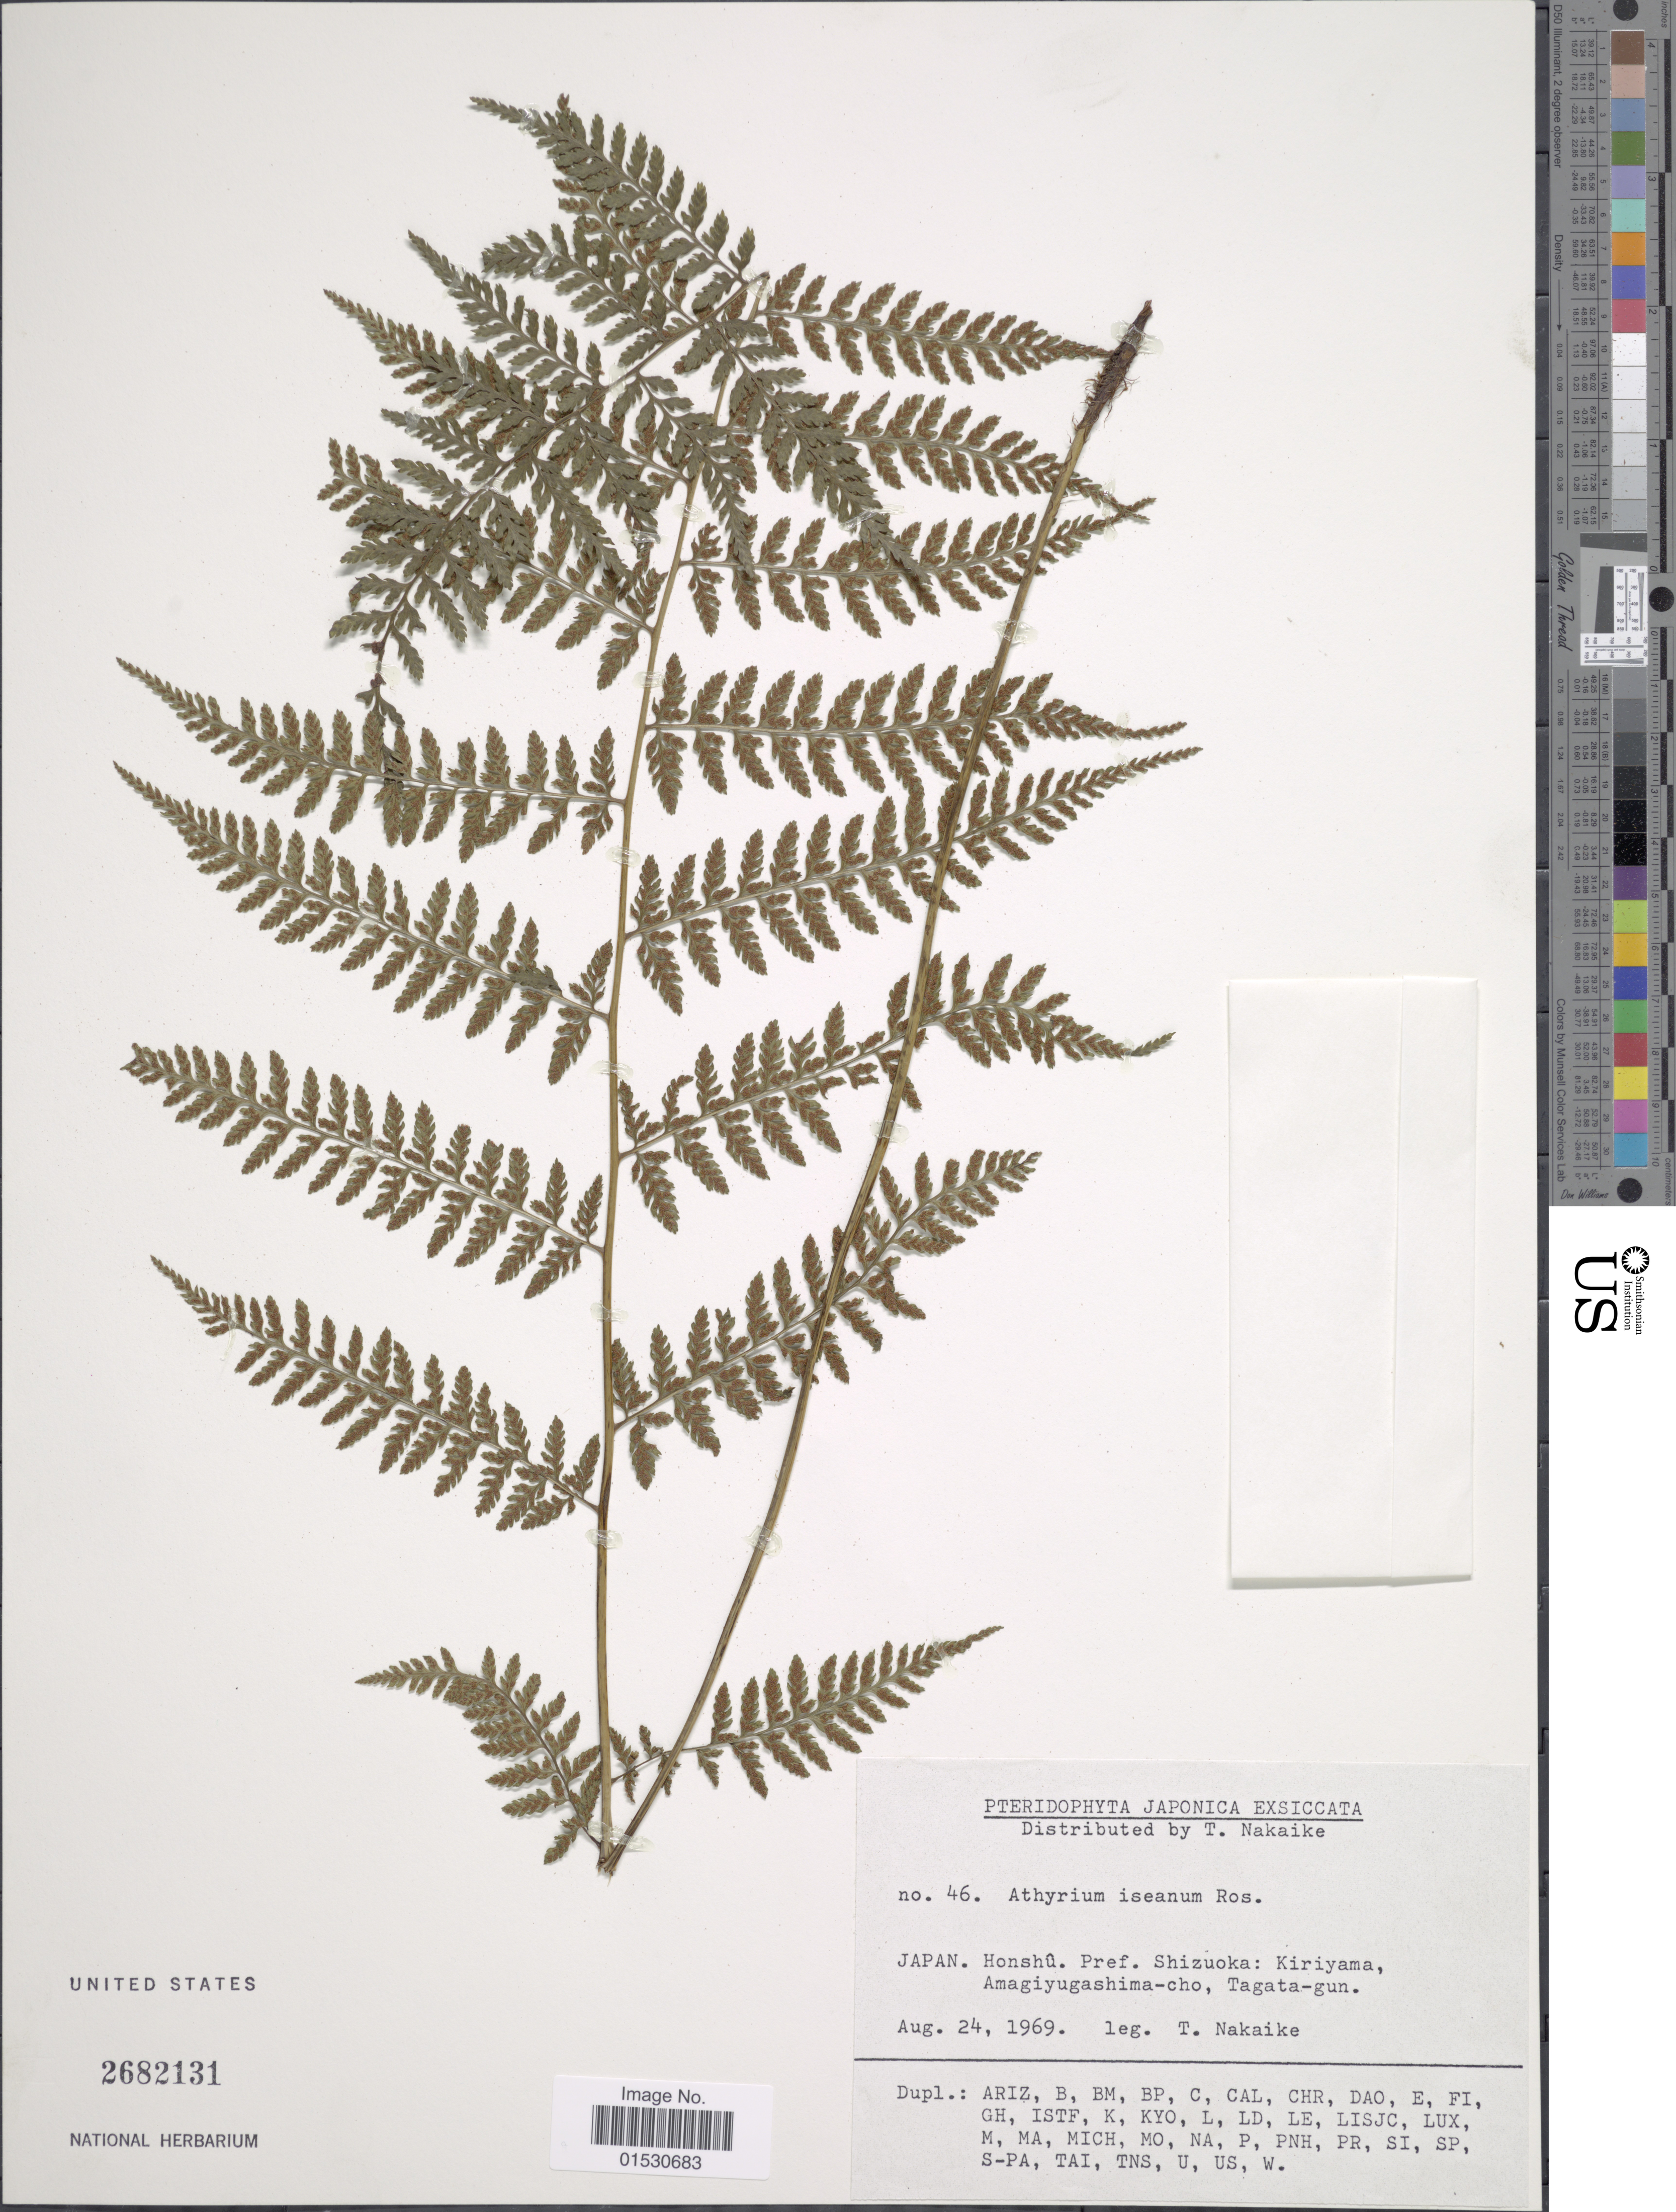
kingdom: Plantae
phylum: Tracheophyta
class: Polypodiopsida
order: Polypodiales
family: Athyriaceae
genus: Athyrium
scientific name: Athyrium iseanum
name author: Rosenst.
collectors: T. Nakaike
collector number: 46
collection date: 1969-08-24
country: Japan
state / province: Sizuoka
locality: Honshu: Kiriyama, Amagiyugashima-cho, Tagata-gun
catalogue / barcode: US 2682131